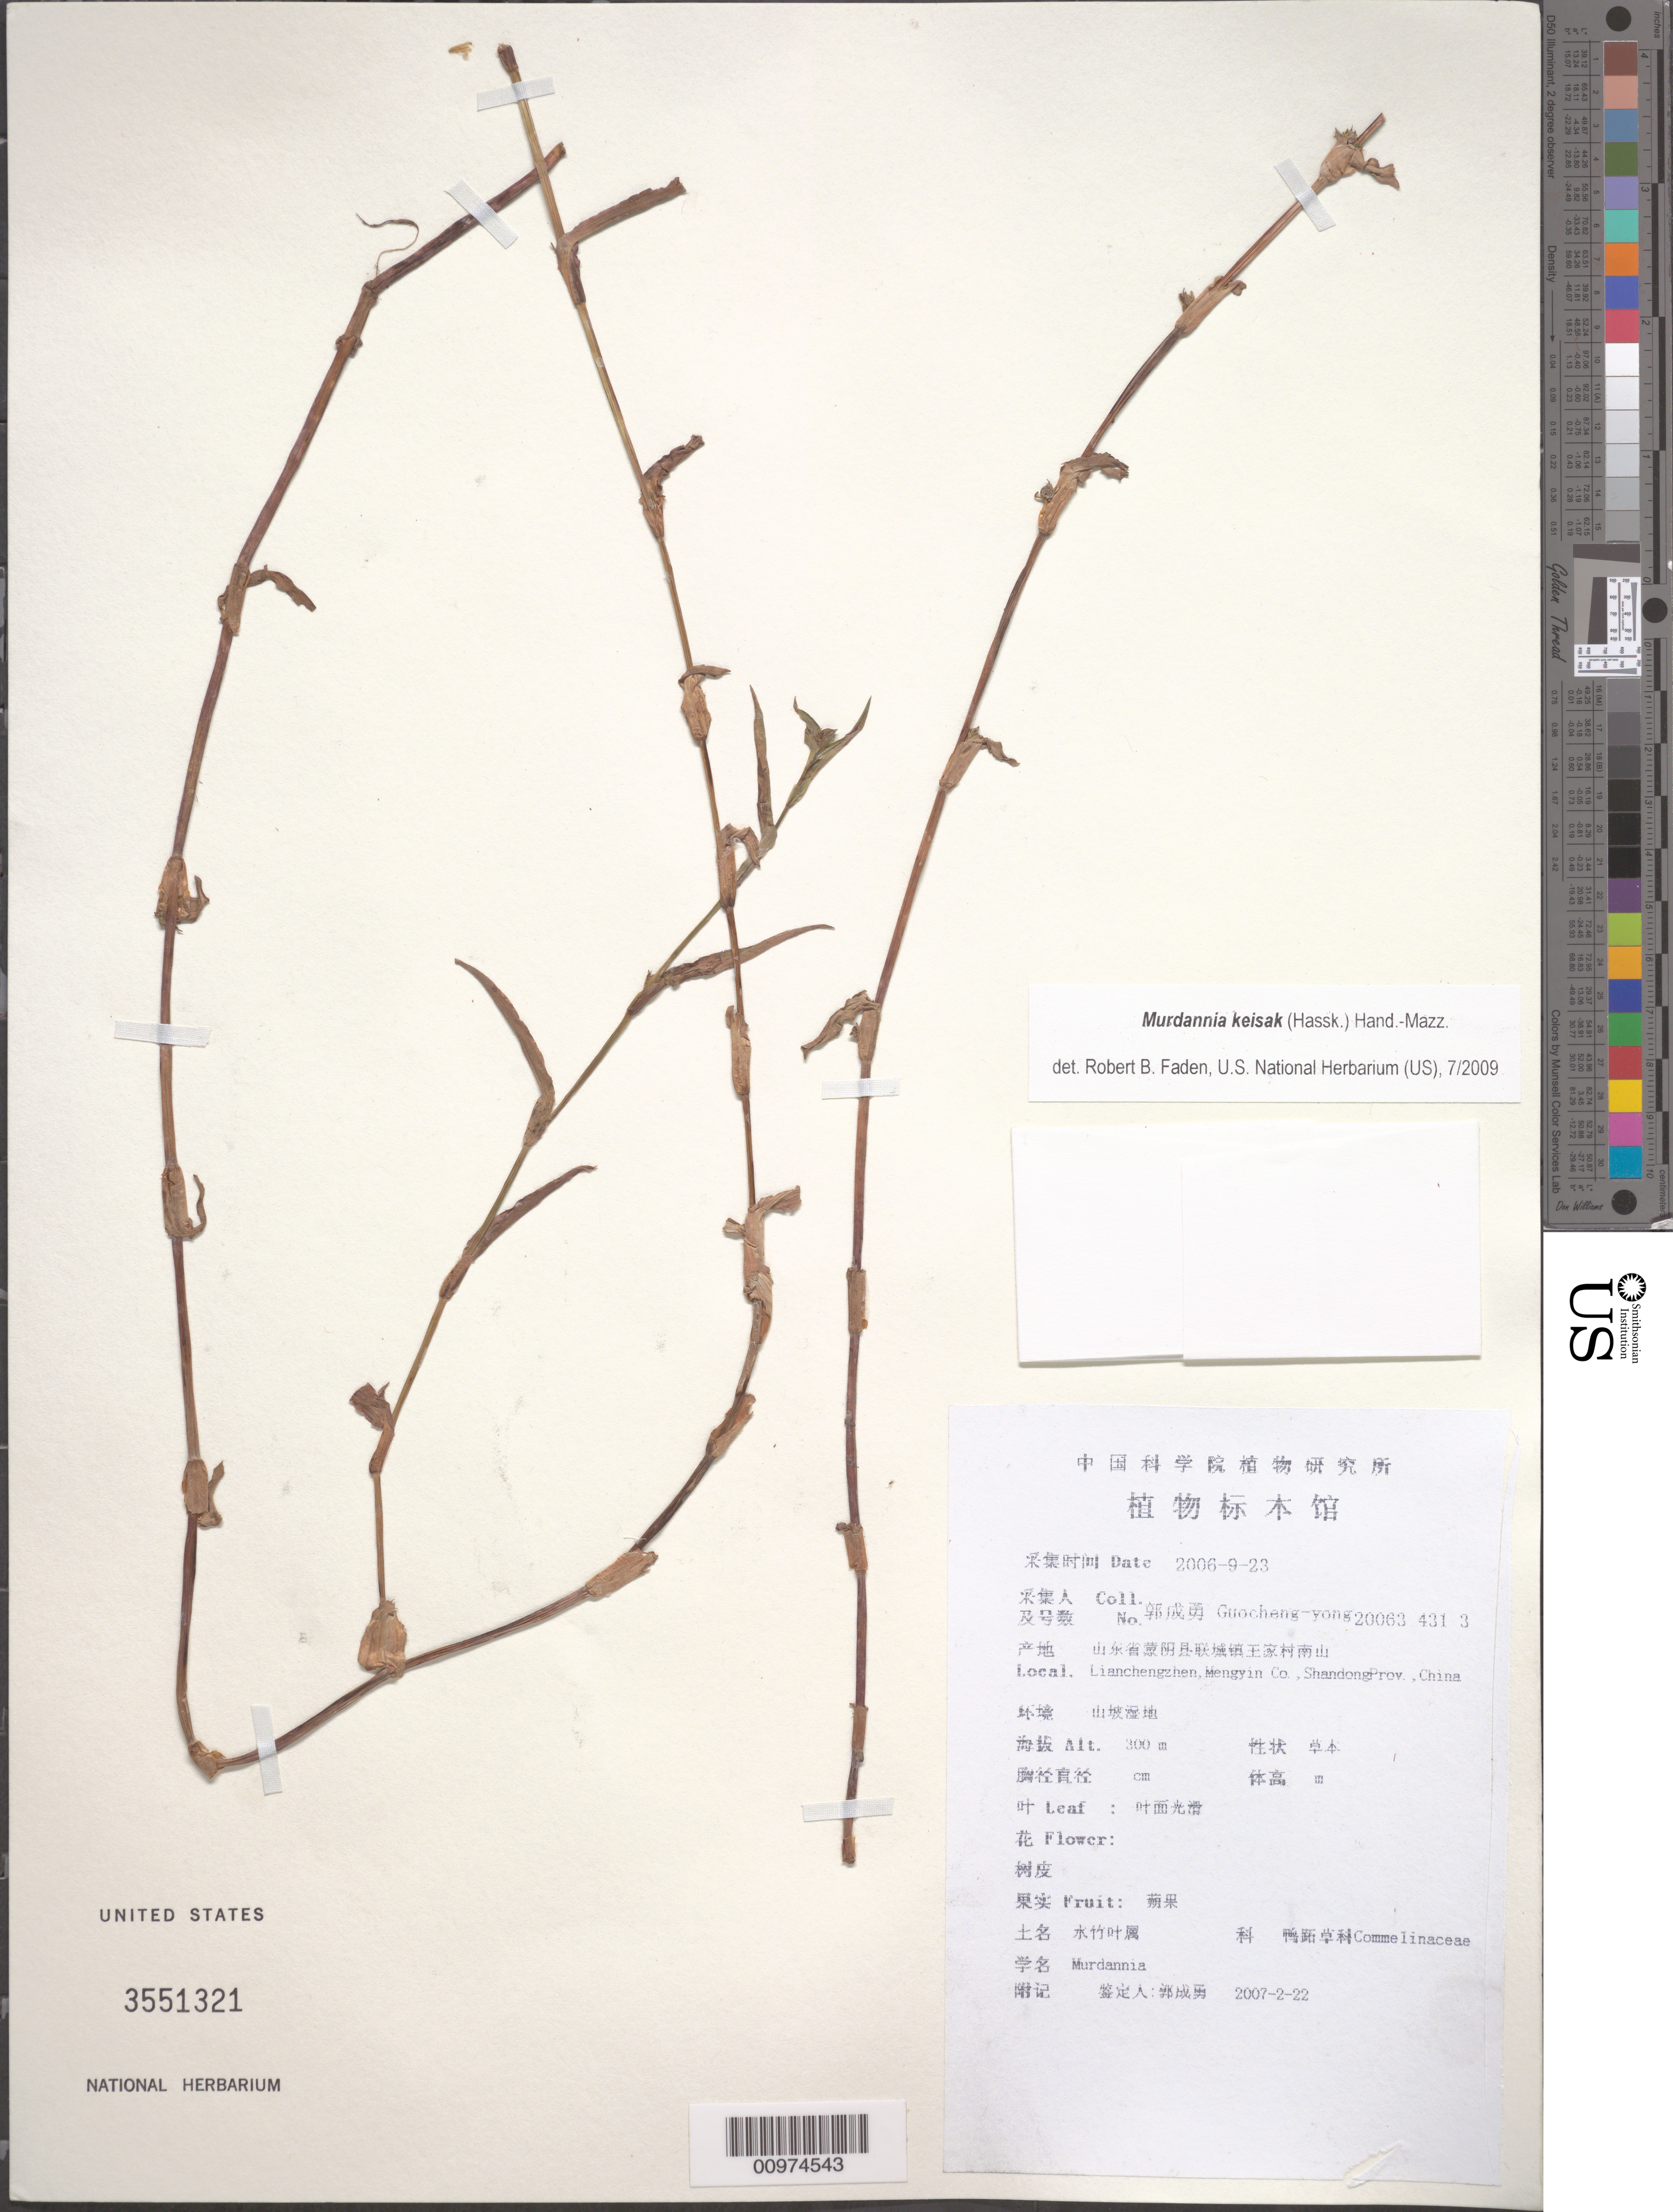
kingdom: Plantae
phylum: Tracheophyta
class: Liliopsida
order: Commelinales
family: Commelinaceae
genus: Murdannia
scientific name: Murdannia keisak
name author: (Hassk.) Hand.-Mazz.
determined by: Faden, Robert B., (US), Smithsonian Institution - National Museum of Natural History (UNITED STATES)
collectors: Guo cheng-yong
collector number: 20063-431-3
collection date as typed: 23 Sep 2006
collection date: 2006-09-23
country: China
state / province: Shandong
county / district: Mengyin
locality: Lianchengzhen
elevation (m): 300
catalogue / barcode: US 3551321